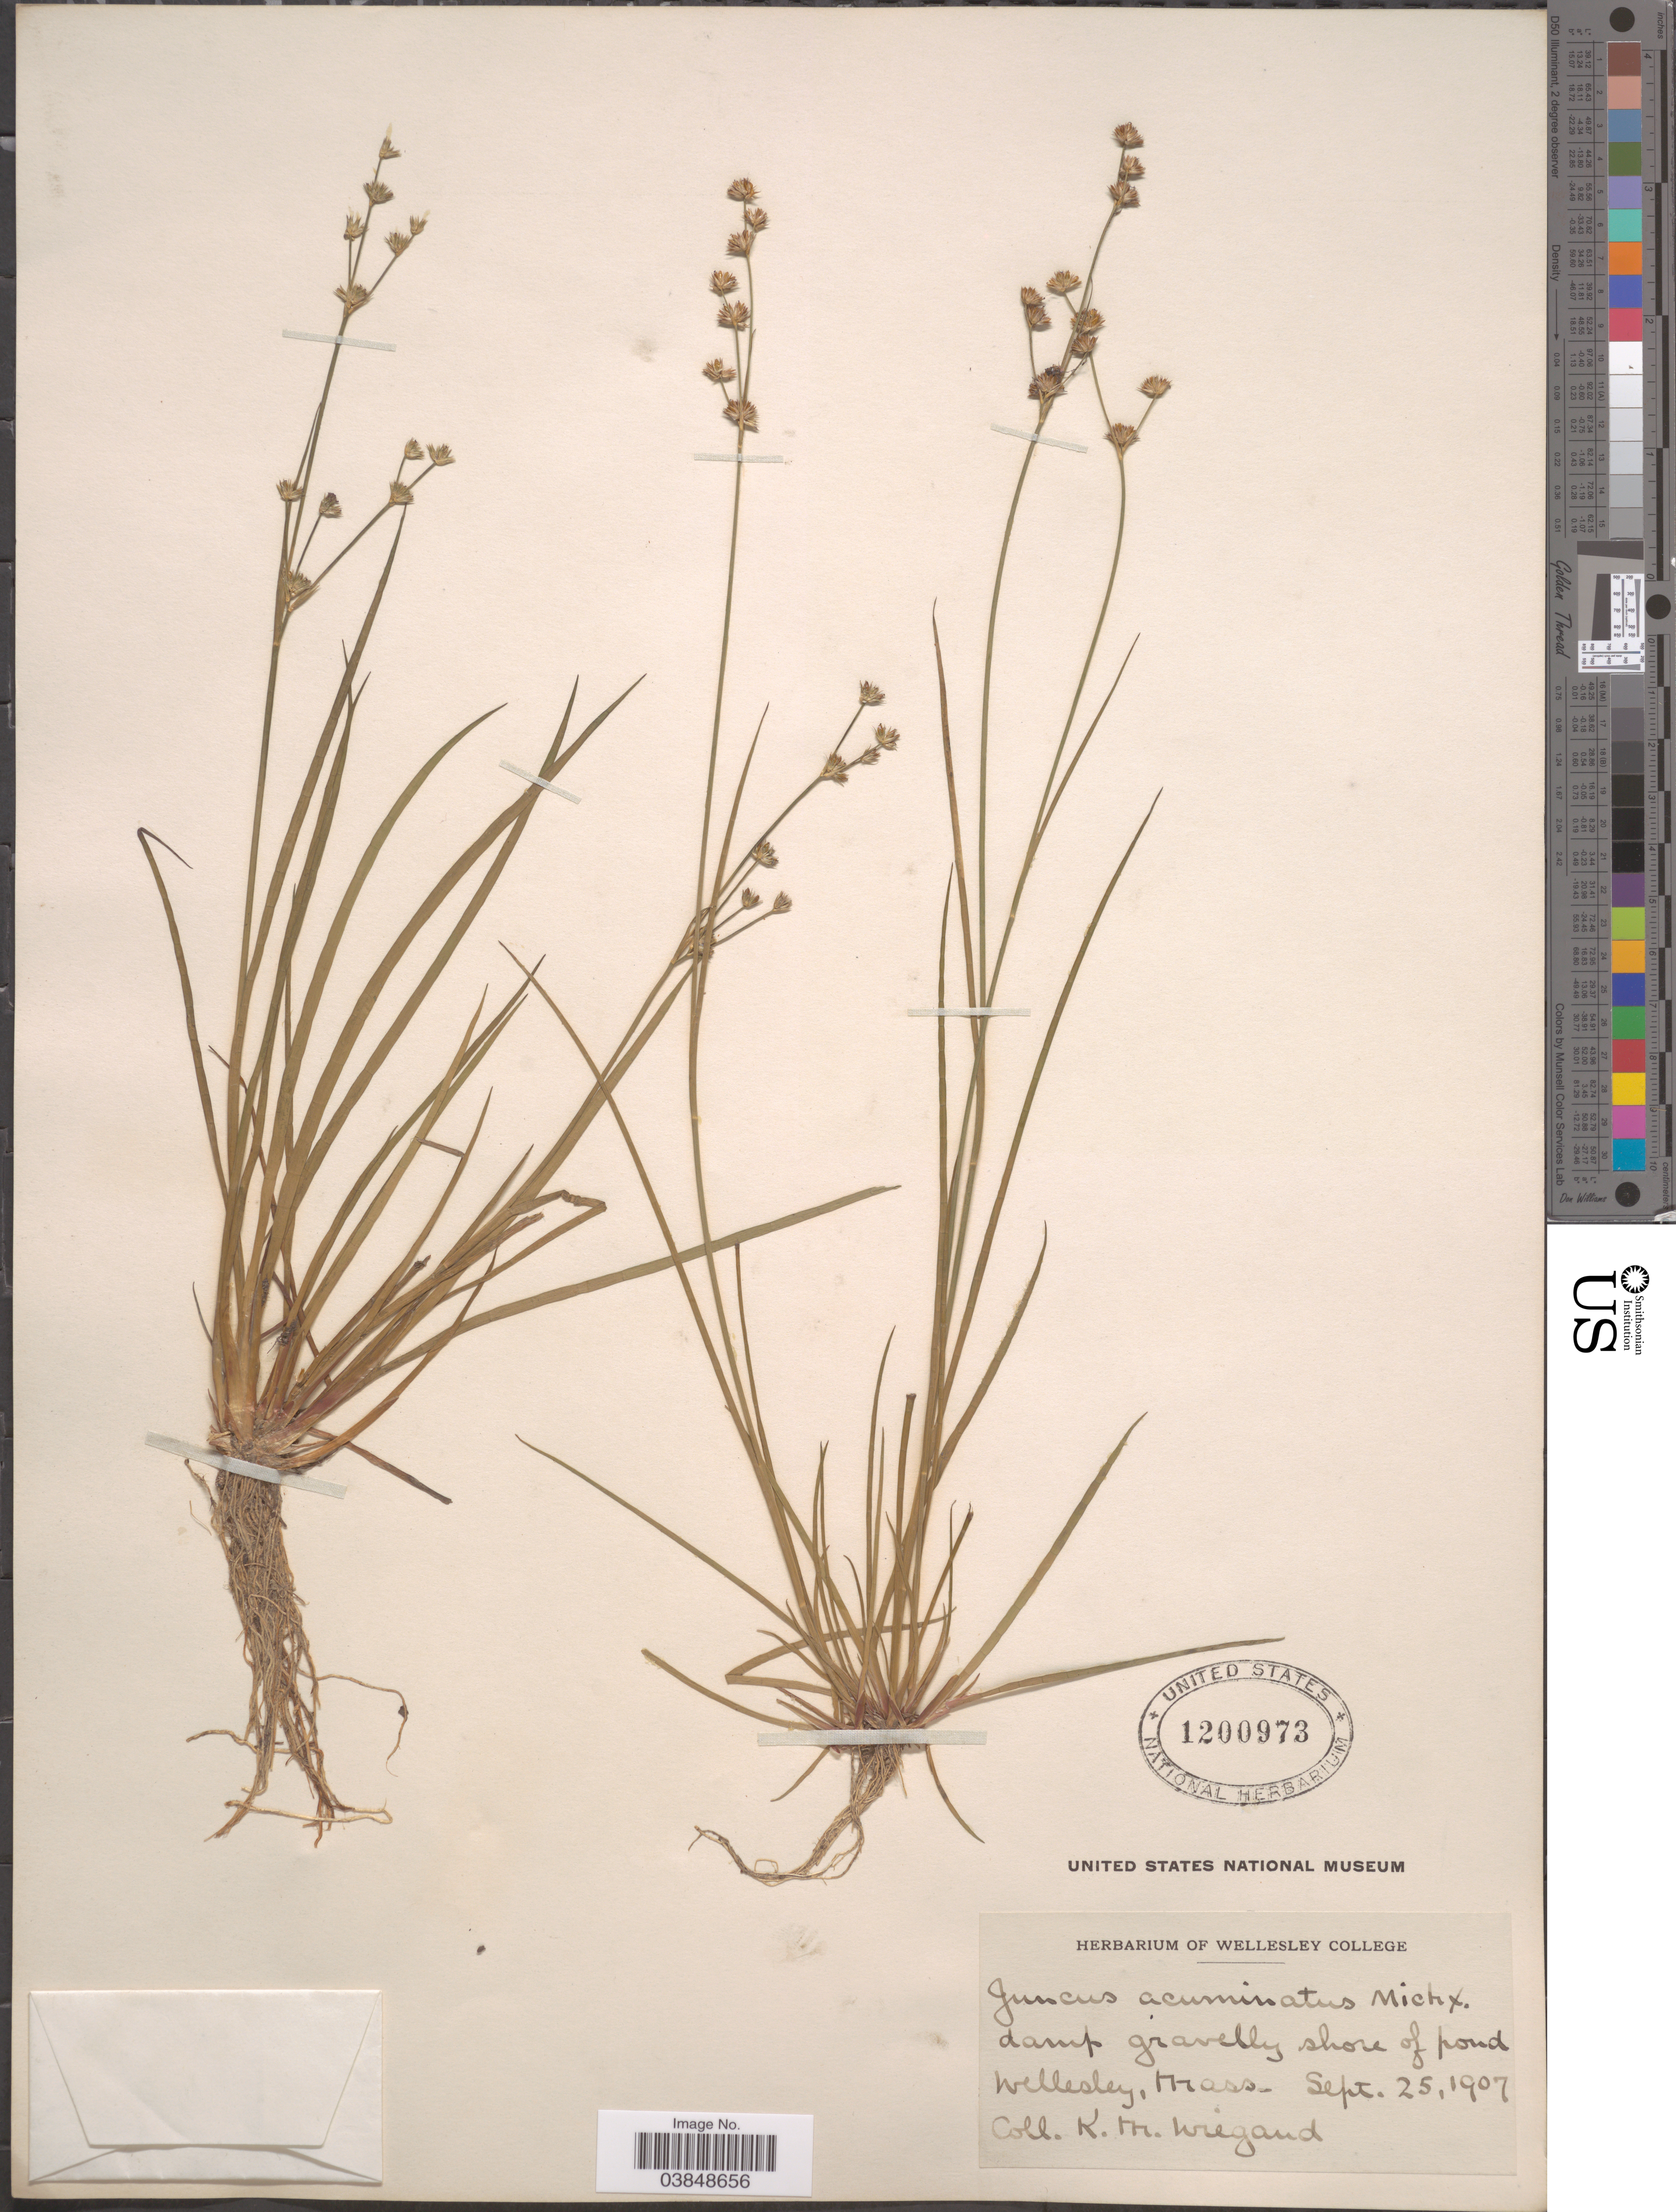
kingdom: Plantae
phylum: Tracheophyta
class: Liliopsida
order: Poales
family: Juncaceae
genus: Juncus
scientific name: Juncus acuminatus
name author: Michx.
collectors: K. M. Wiegand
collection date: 1907-09-25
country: United States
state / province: Massachusetts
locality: Damp gravelly shore of Wellesley.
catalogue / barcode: US 1200973